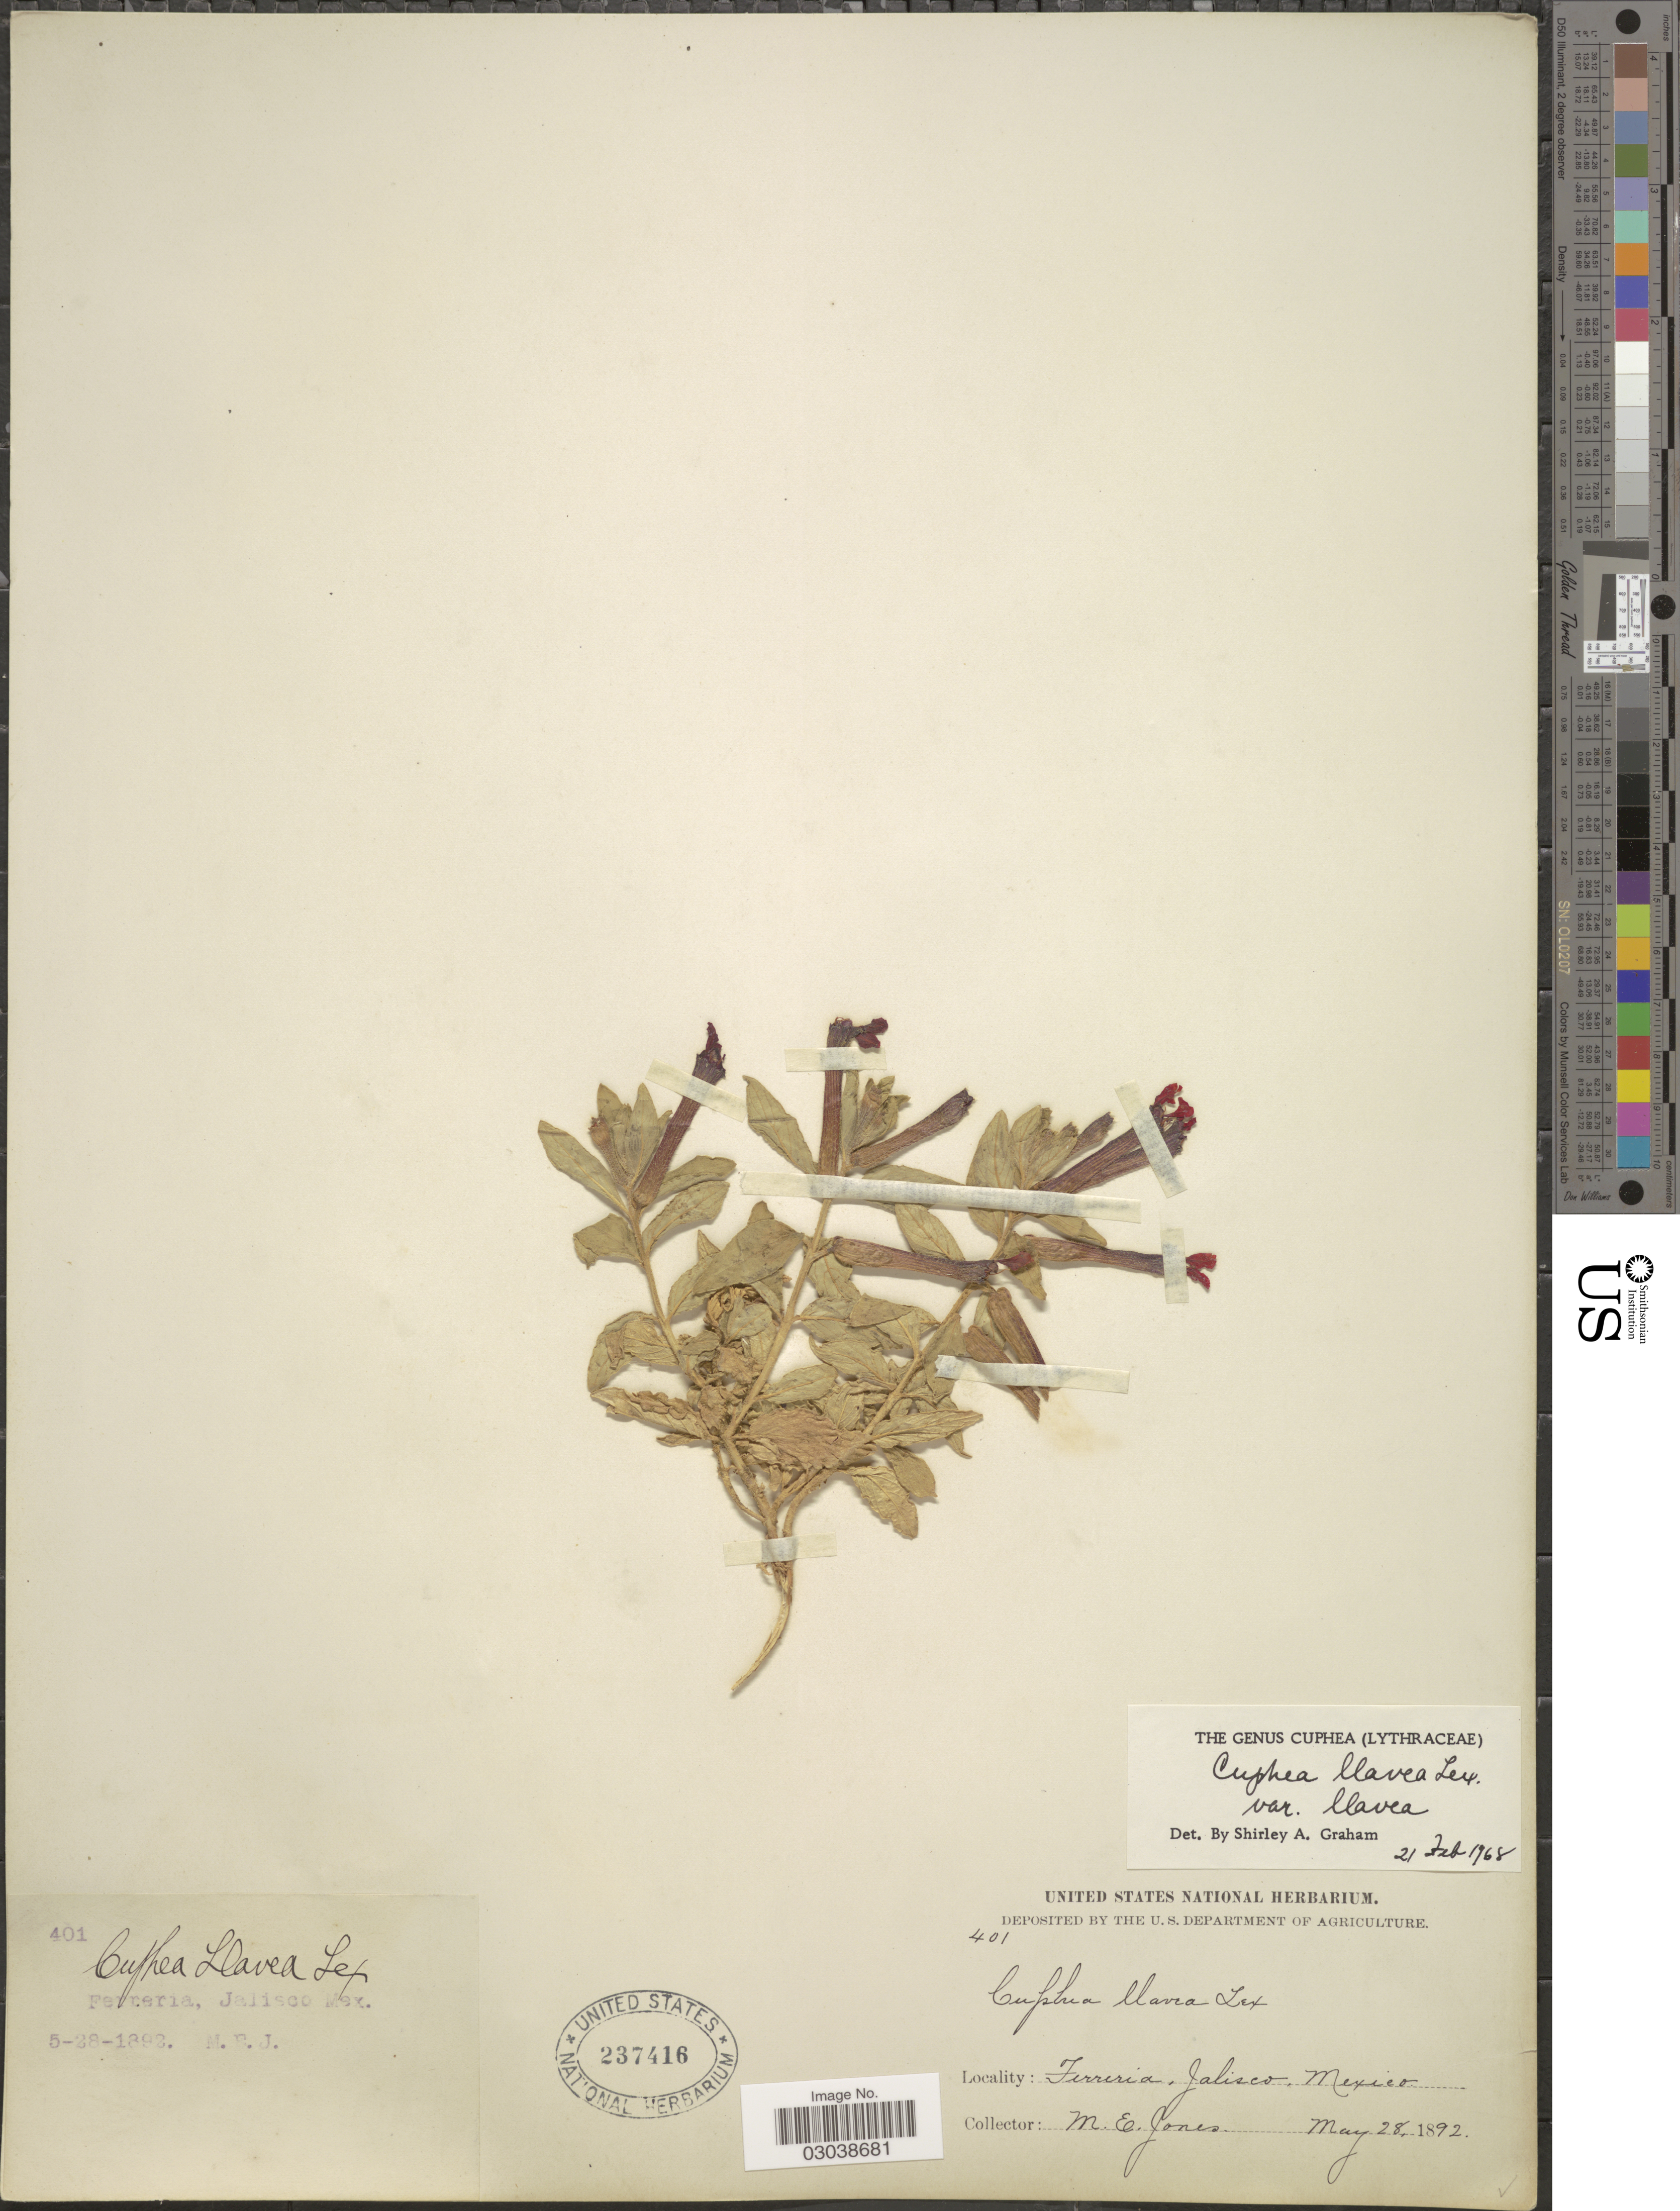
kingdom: Plantae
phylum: Tracheophyta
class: Magnoliopsida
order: Myrtales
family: Lythraceae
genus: Cuphea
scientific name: Cuphea llavea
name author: Lex.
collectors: M. E. Jones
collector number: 401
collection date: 1892-05-28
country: Mexico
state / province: Jalisco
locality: Ferreria, Jalisco.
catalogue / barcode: US 237416